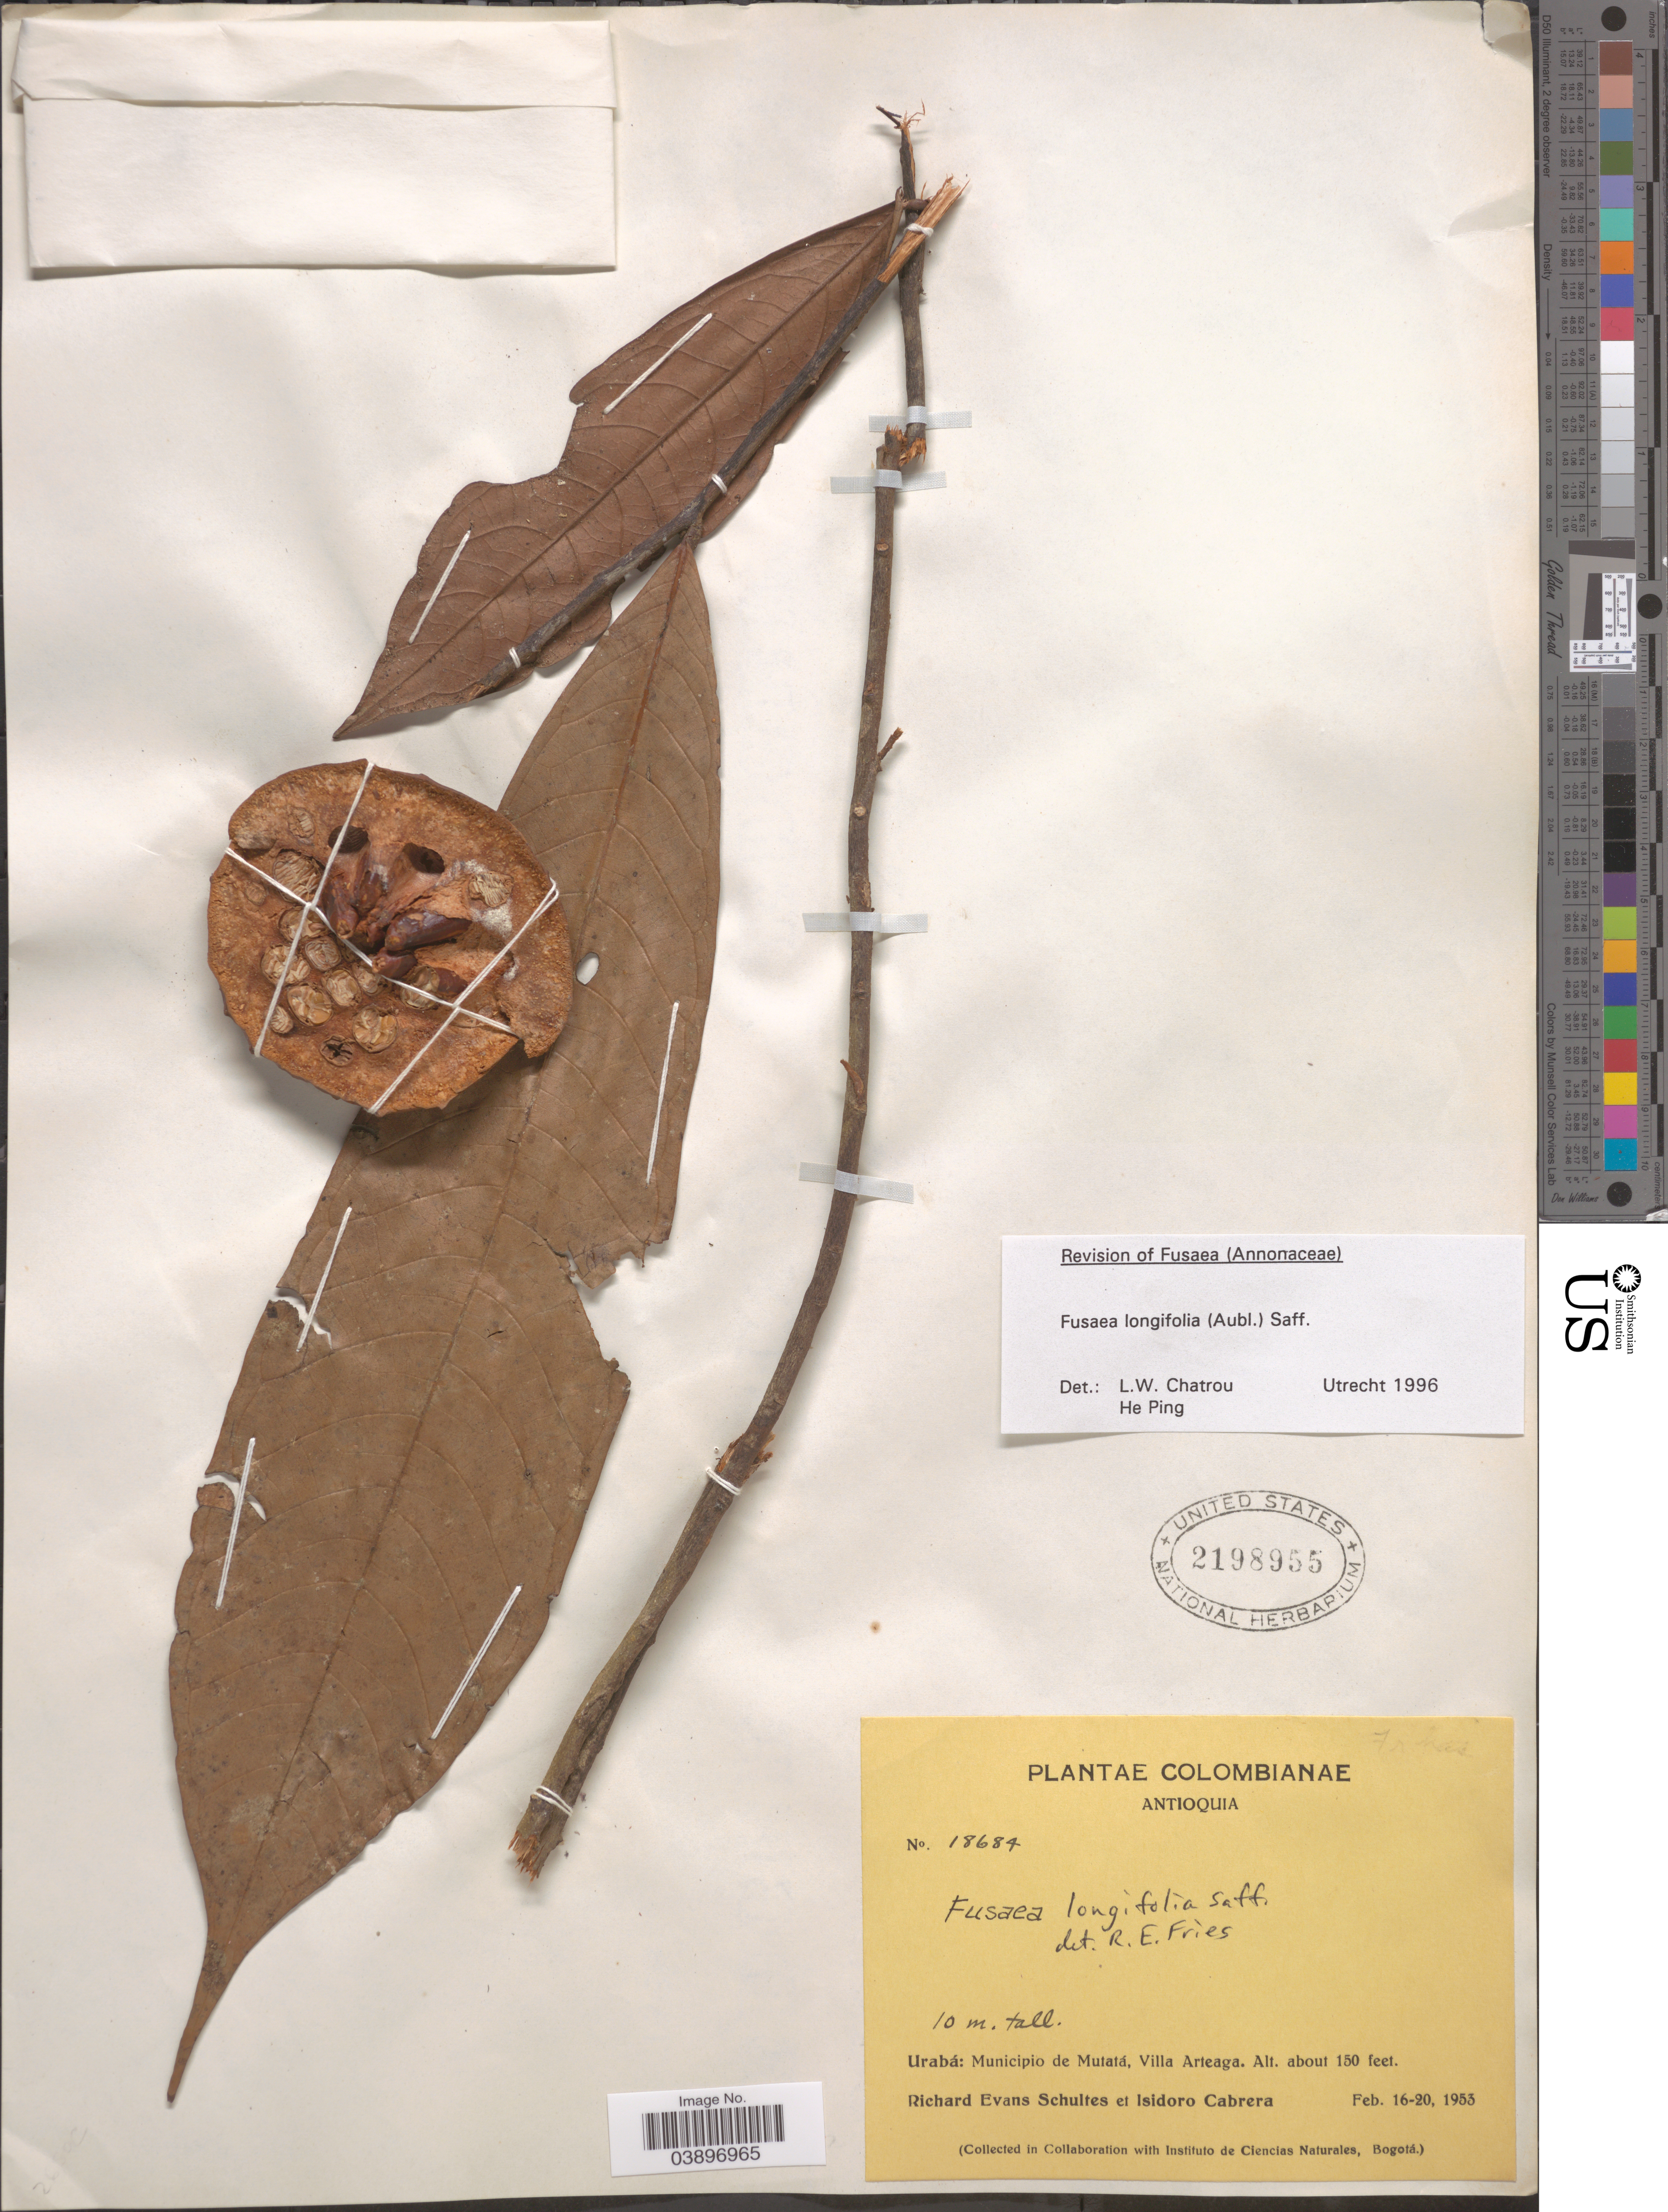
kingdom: Plantae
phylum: Tracheophyta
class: Magnoliopsida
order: Magnoliales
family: Annonaceae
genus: Fusaea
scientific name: Fusaea longifolia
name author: (Aubl.) Saff.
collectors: R. E. Schultes & I. Cabrera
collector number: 18684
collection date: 1953-02-16/1953-02-20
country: Colombia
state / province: Antioquia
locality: Urabá: Municipio de Mutatá, Villa Arteaga.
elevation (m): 46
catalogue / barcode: US 2198955